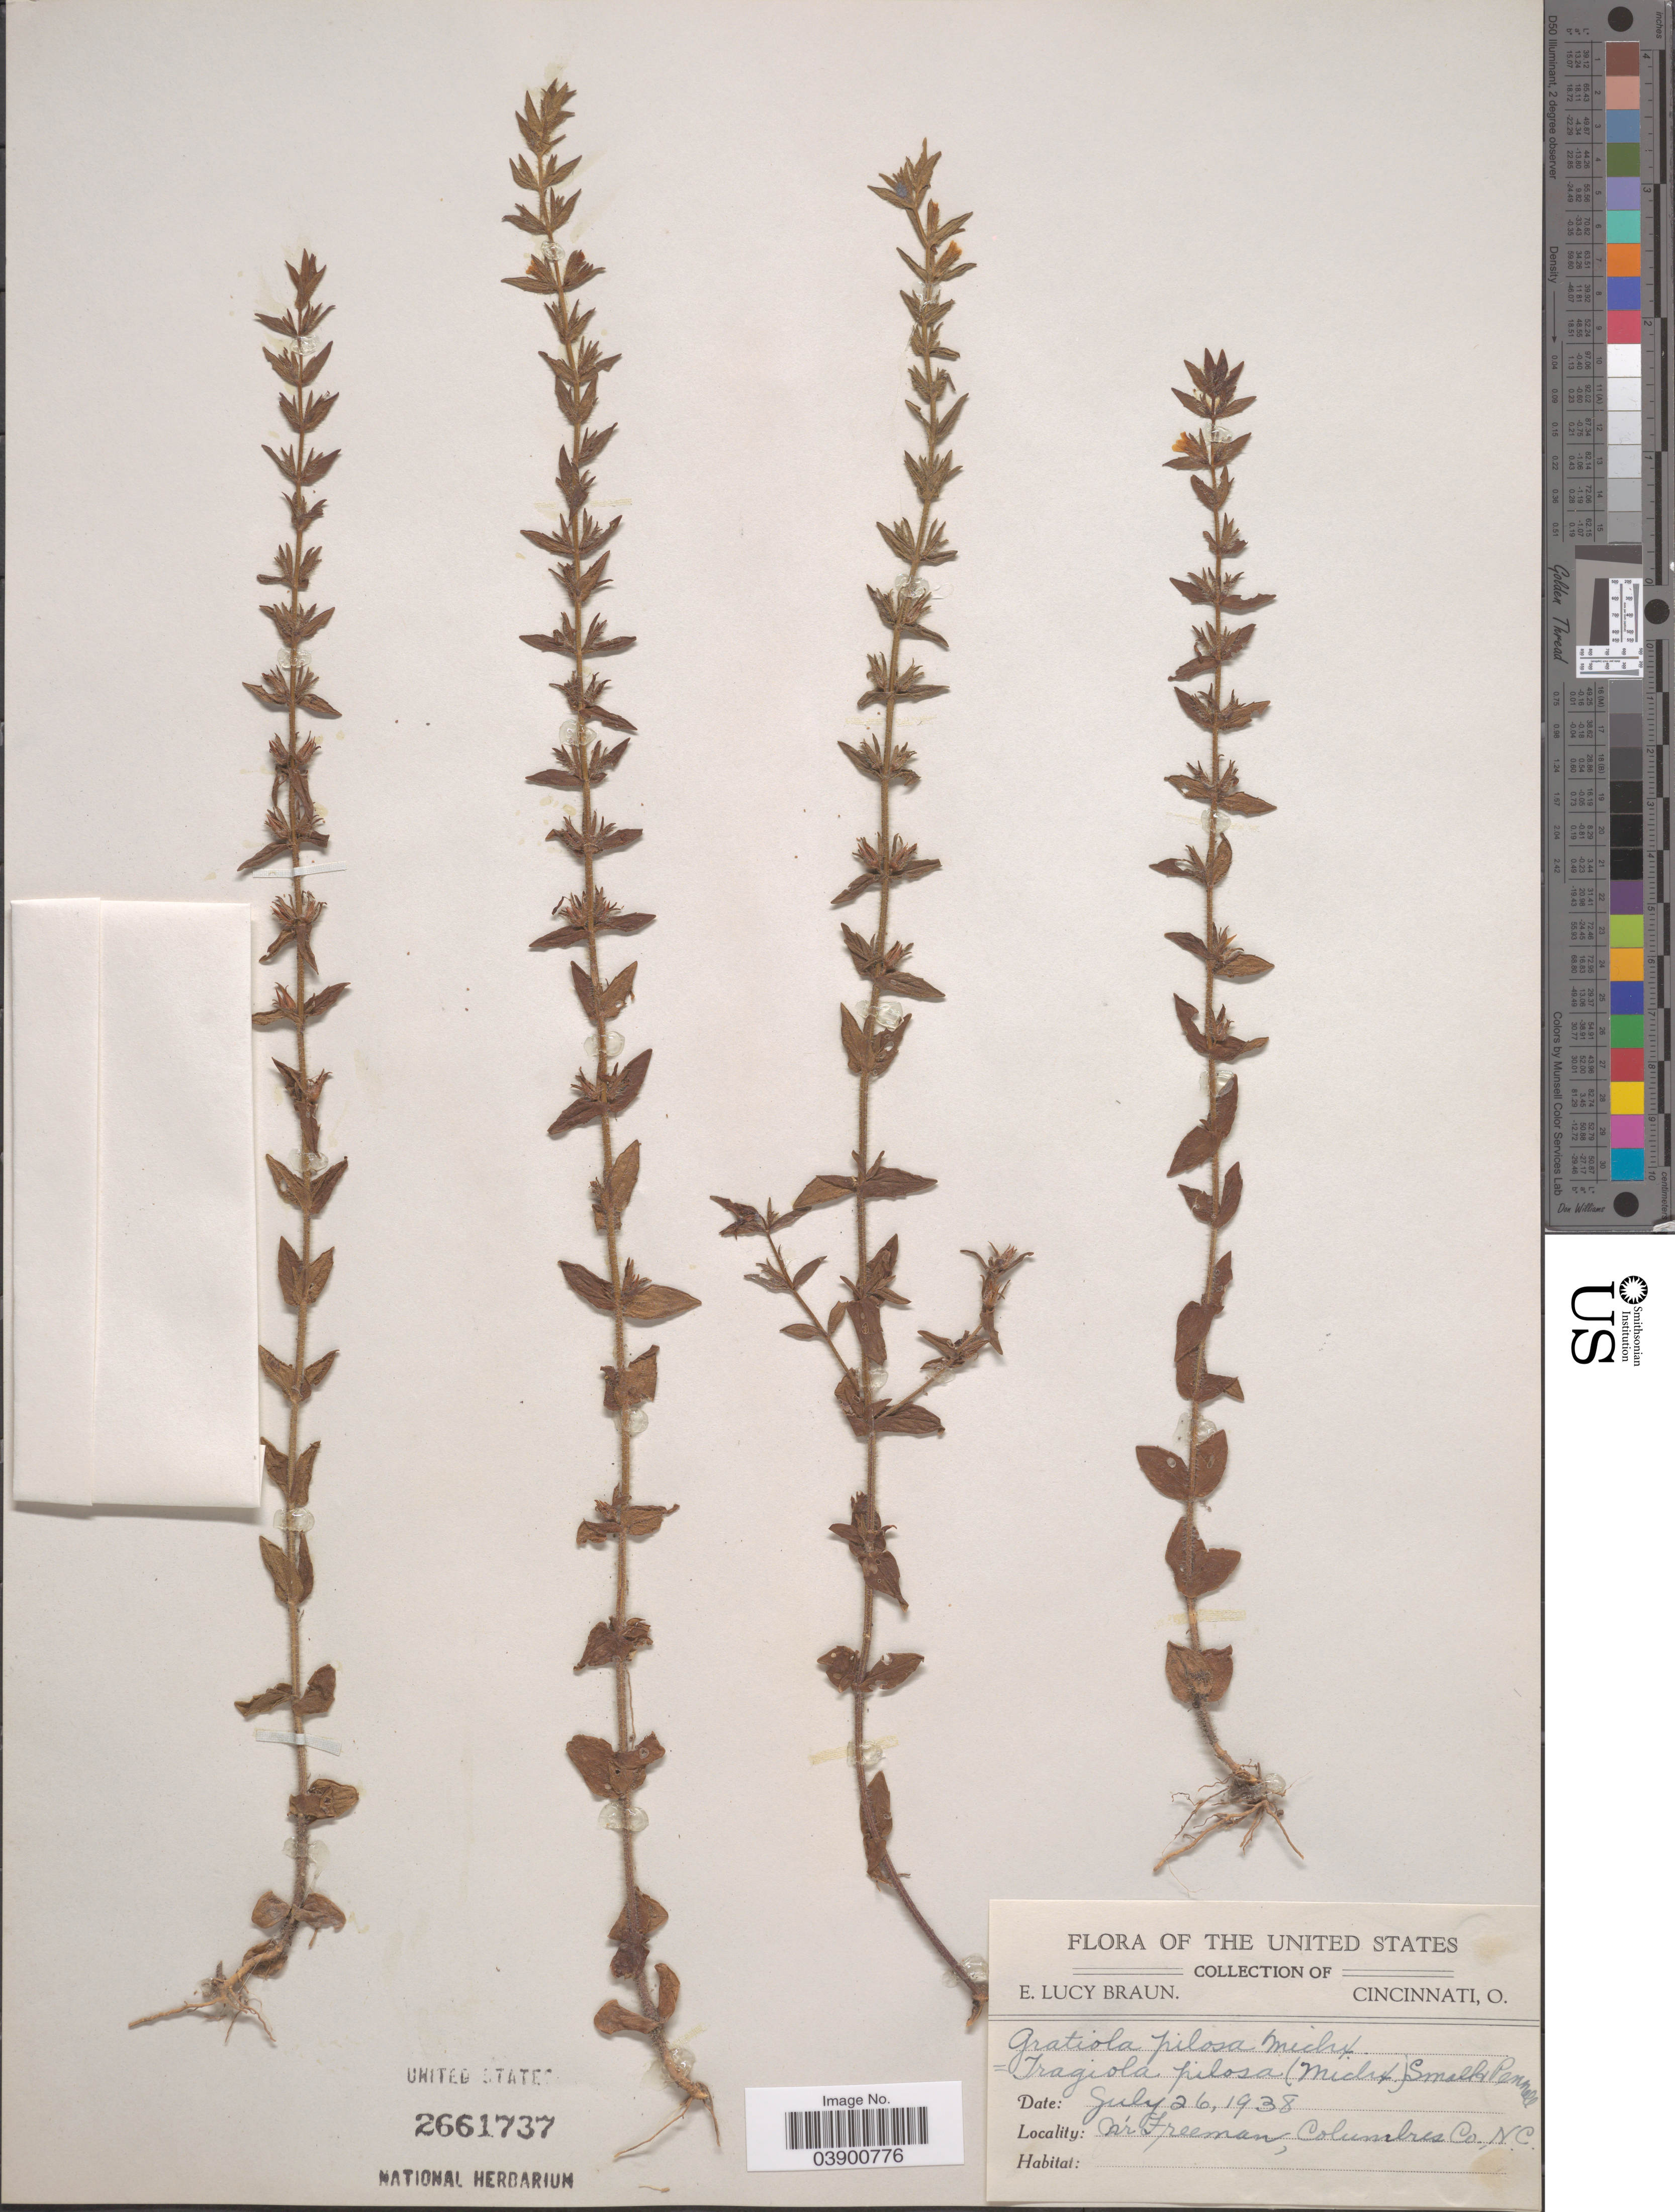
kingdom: Plantae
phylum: Tracheophyta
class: Magnoliopsida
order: Lamiales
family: Plantaginaceae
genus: Gratiola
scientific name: Gratiola pilosa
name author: Michx.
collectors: E. L. Braun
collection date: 1938-07-26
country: United States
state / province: North Carolina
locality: N'r Freeman, Columbus Co.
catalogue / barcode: US 2661737